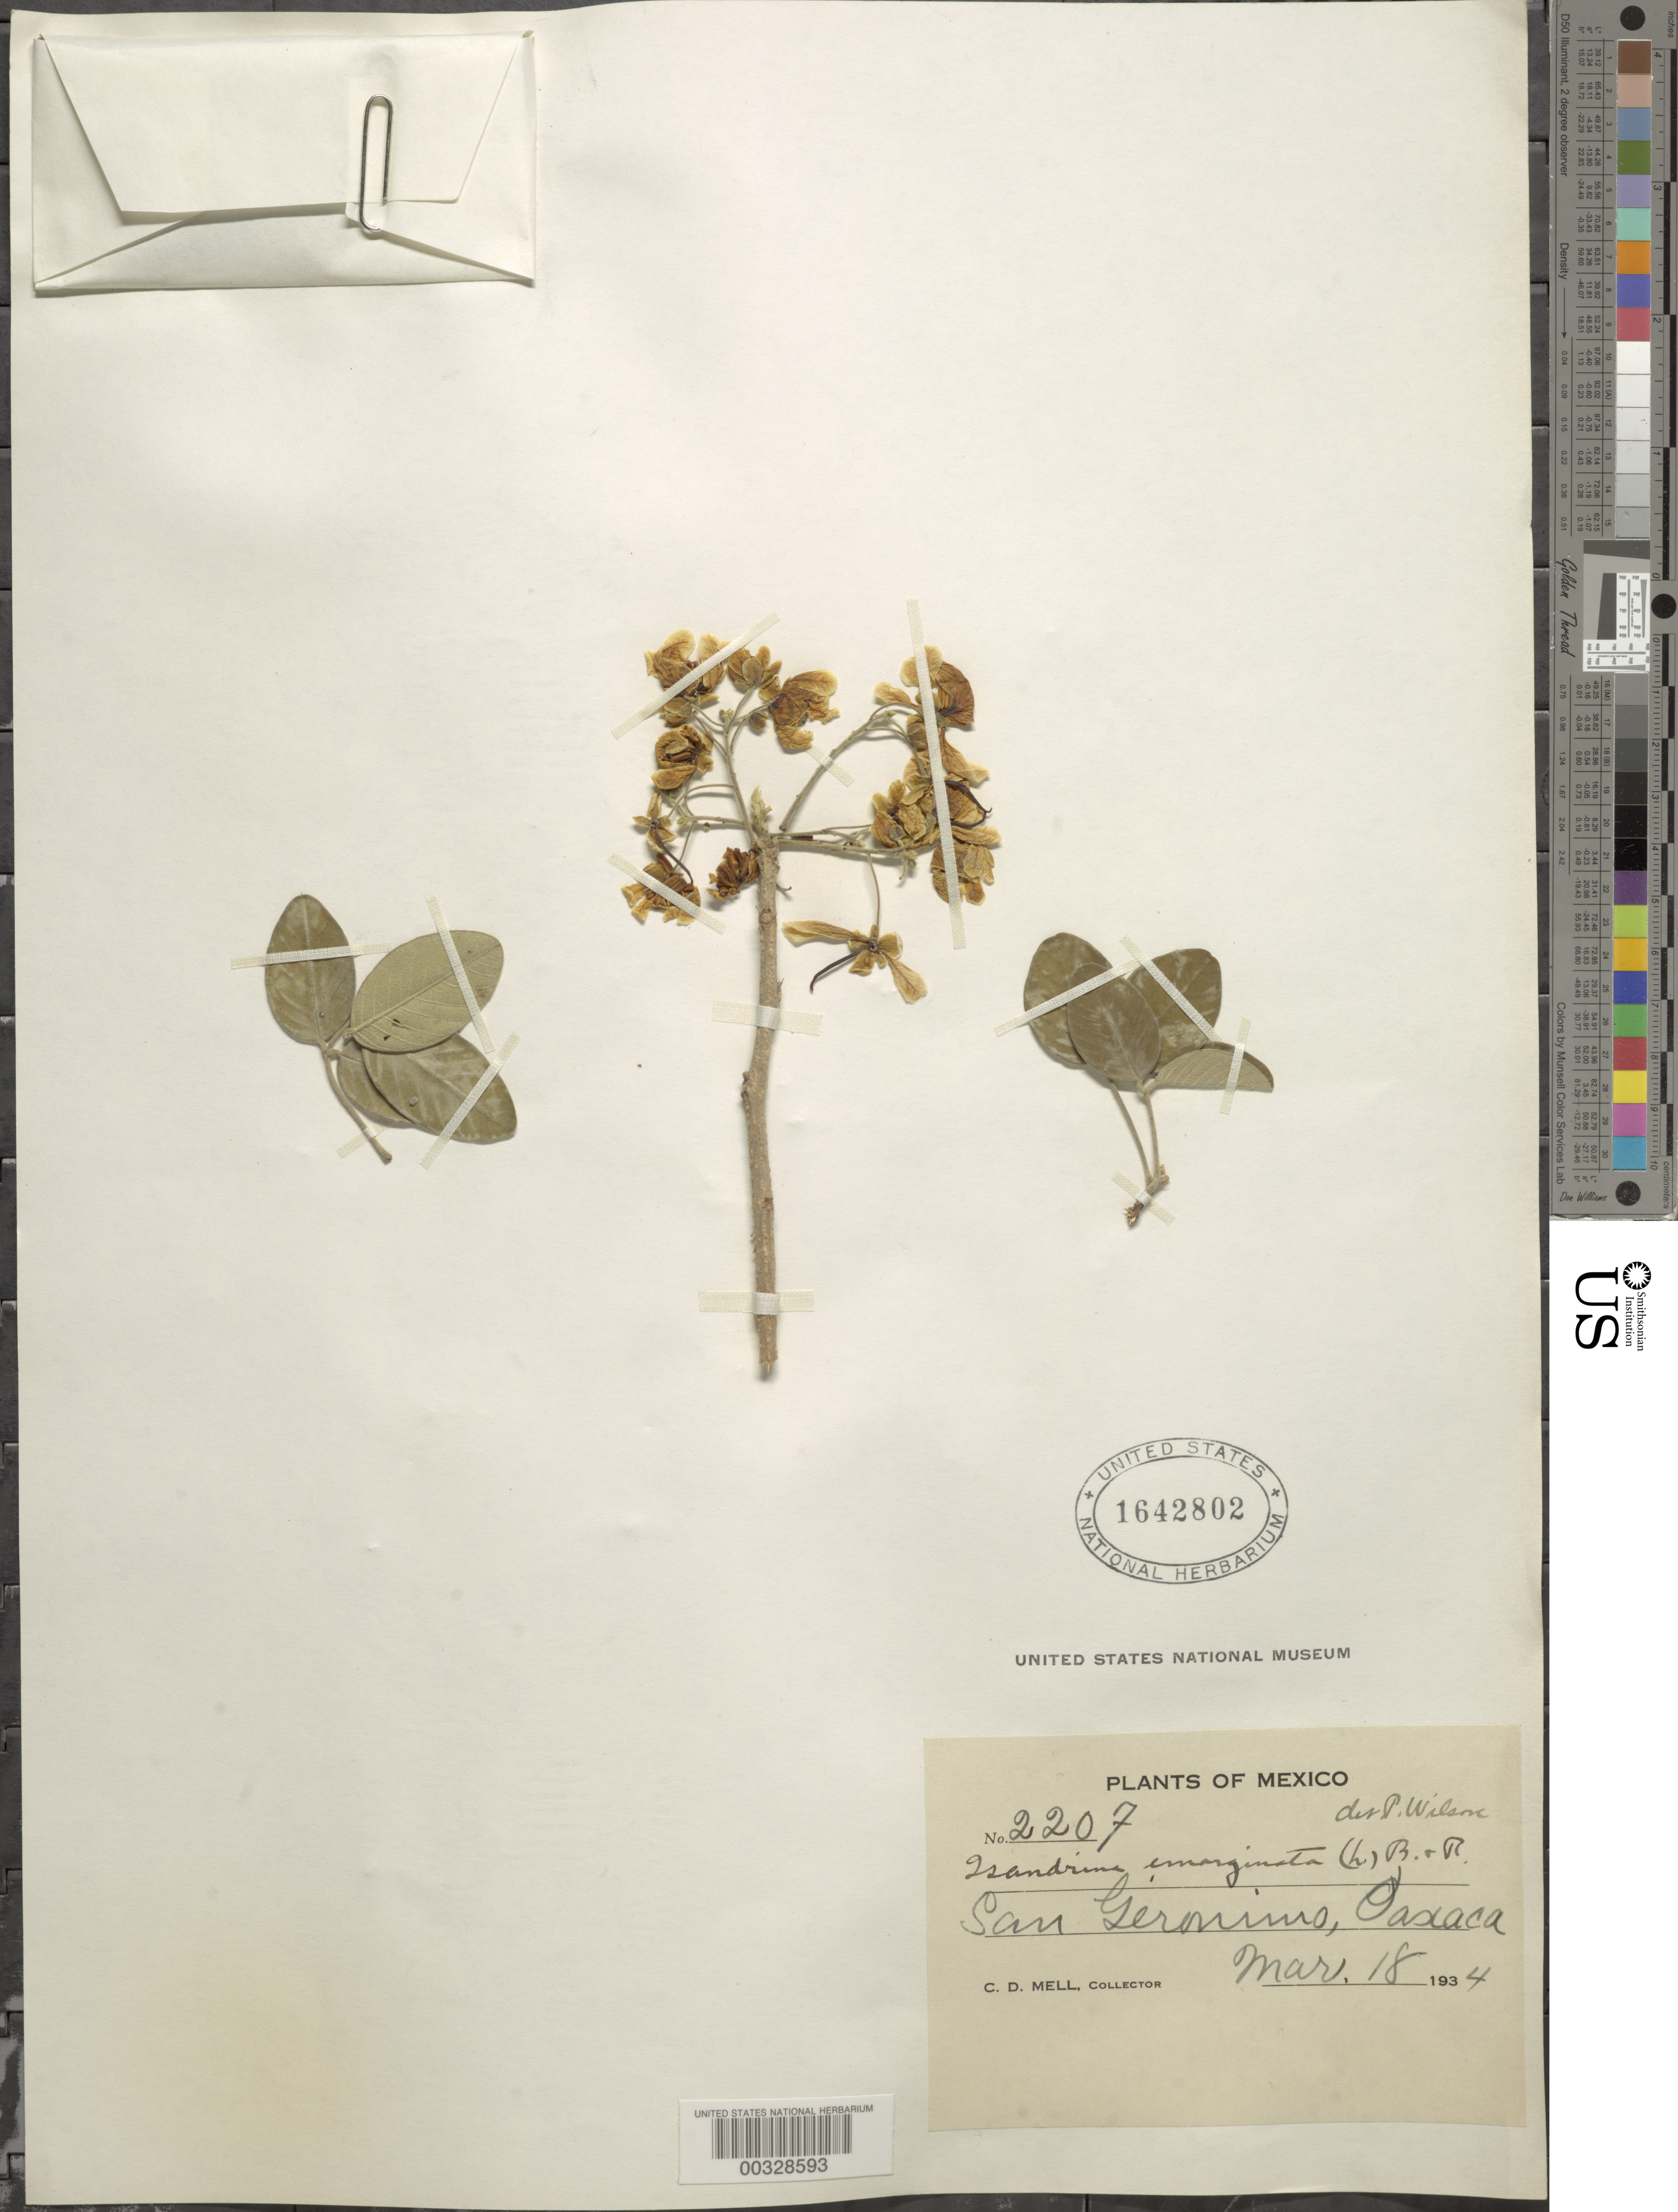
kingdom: Plantae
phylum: Tracheophyta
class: Magnoliopsida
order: Fabales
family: Fabaceae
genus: Senna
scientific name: Senna emarginata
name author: L.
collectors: C. D. Mell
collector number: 2007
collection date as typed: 18 Mar 1934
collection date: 1934-03-18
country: Mexico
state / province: Oaxaca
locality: San germims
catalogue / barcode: US 1642802